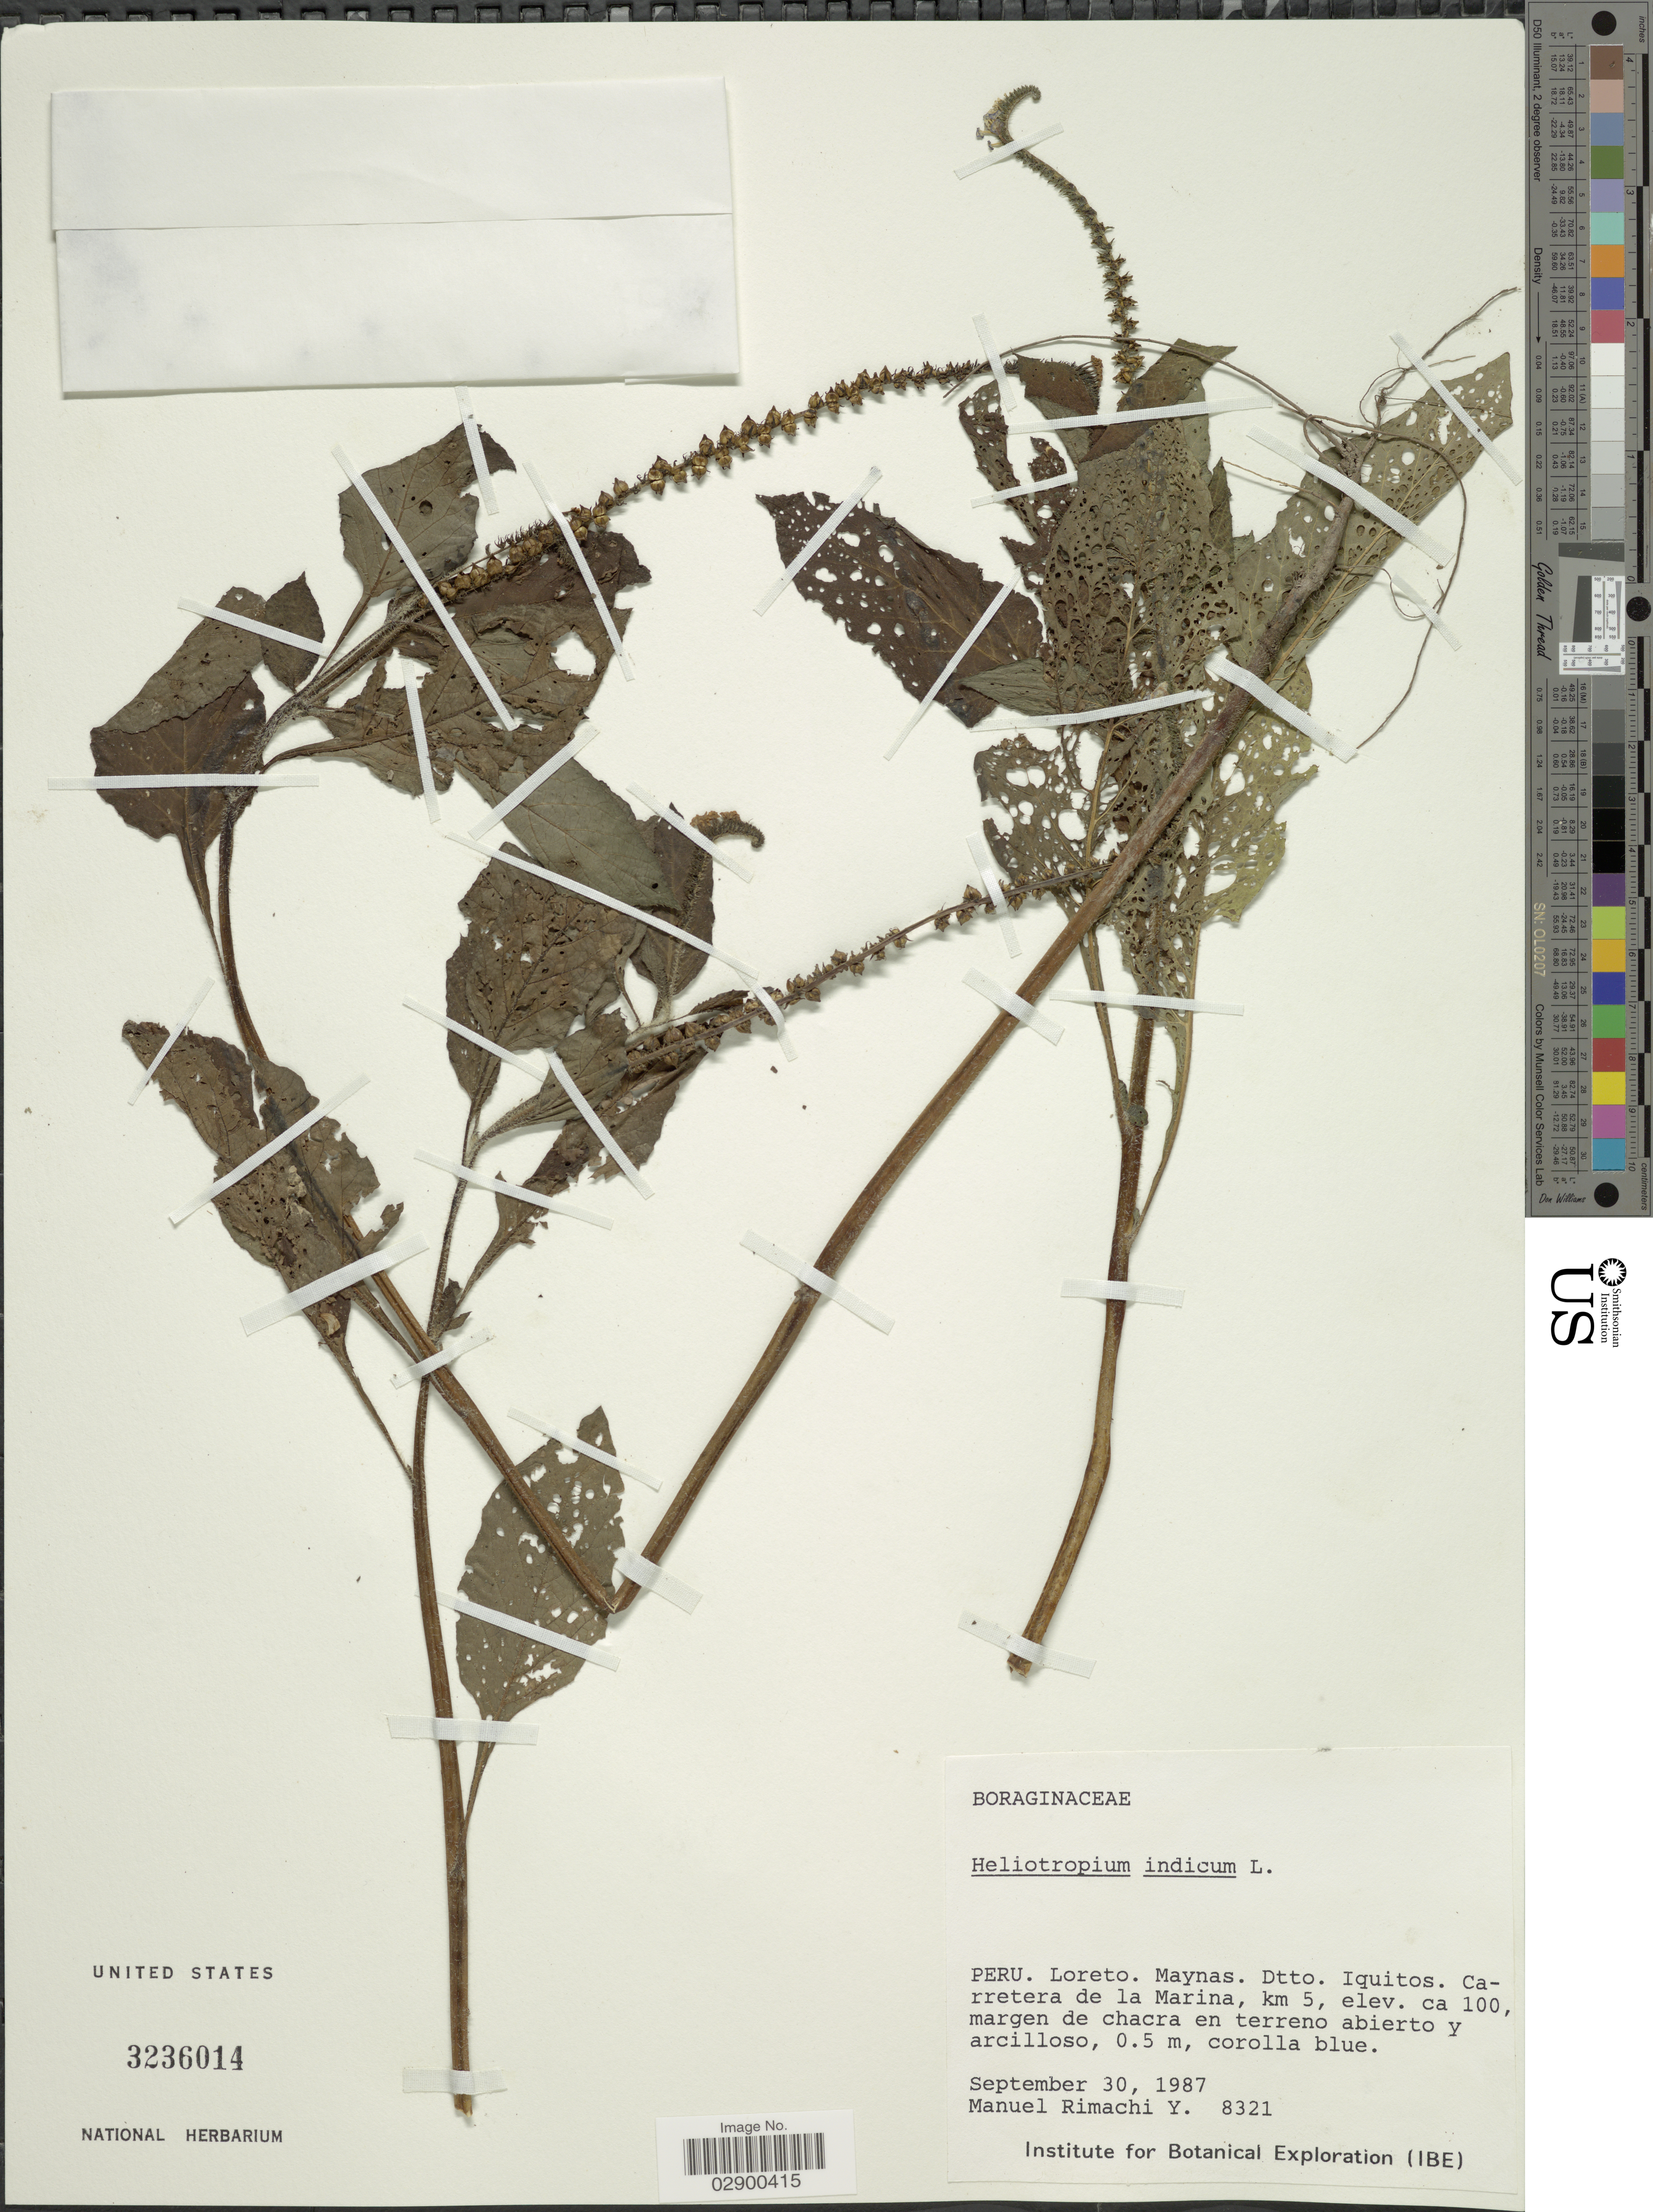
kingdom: Plantae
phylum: Tracheophyta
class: Magnoliopsida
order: Boraginales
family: Heliotropiaceae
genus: Heliotropium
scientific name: Heliotropium indicum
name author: L.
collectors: M. Rimachi Y.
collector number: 8321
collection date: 1987-09-30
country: Peru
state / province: Loreto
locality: Maynas, Dtto. Iquitos, Carretera de la Marina, km 5.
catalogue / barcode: US 3236014